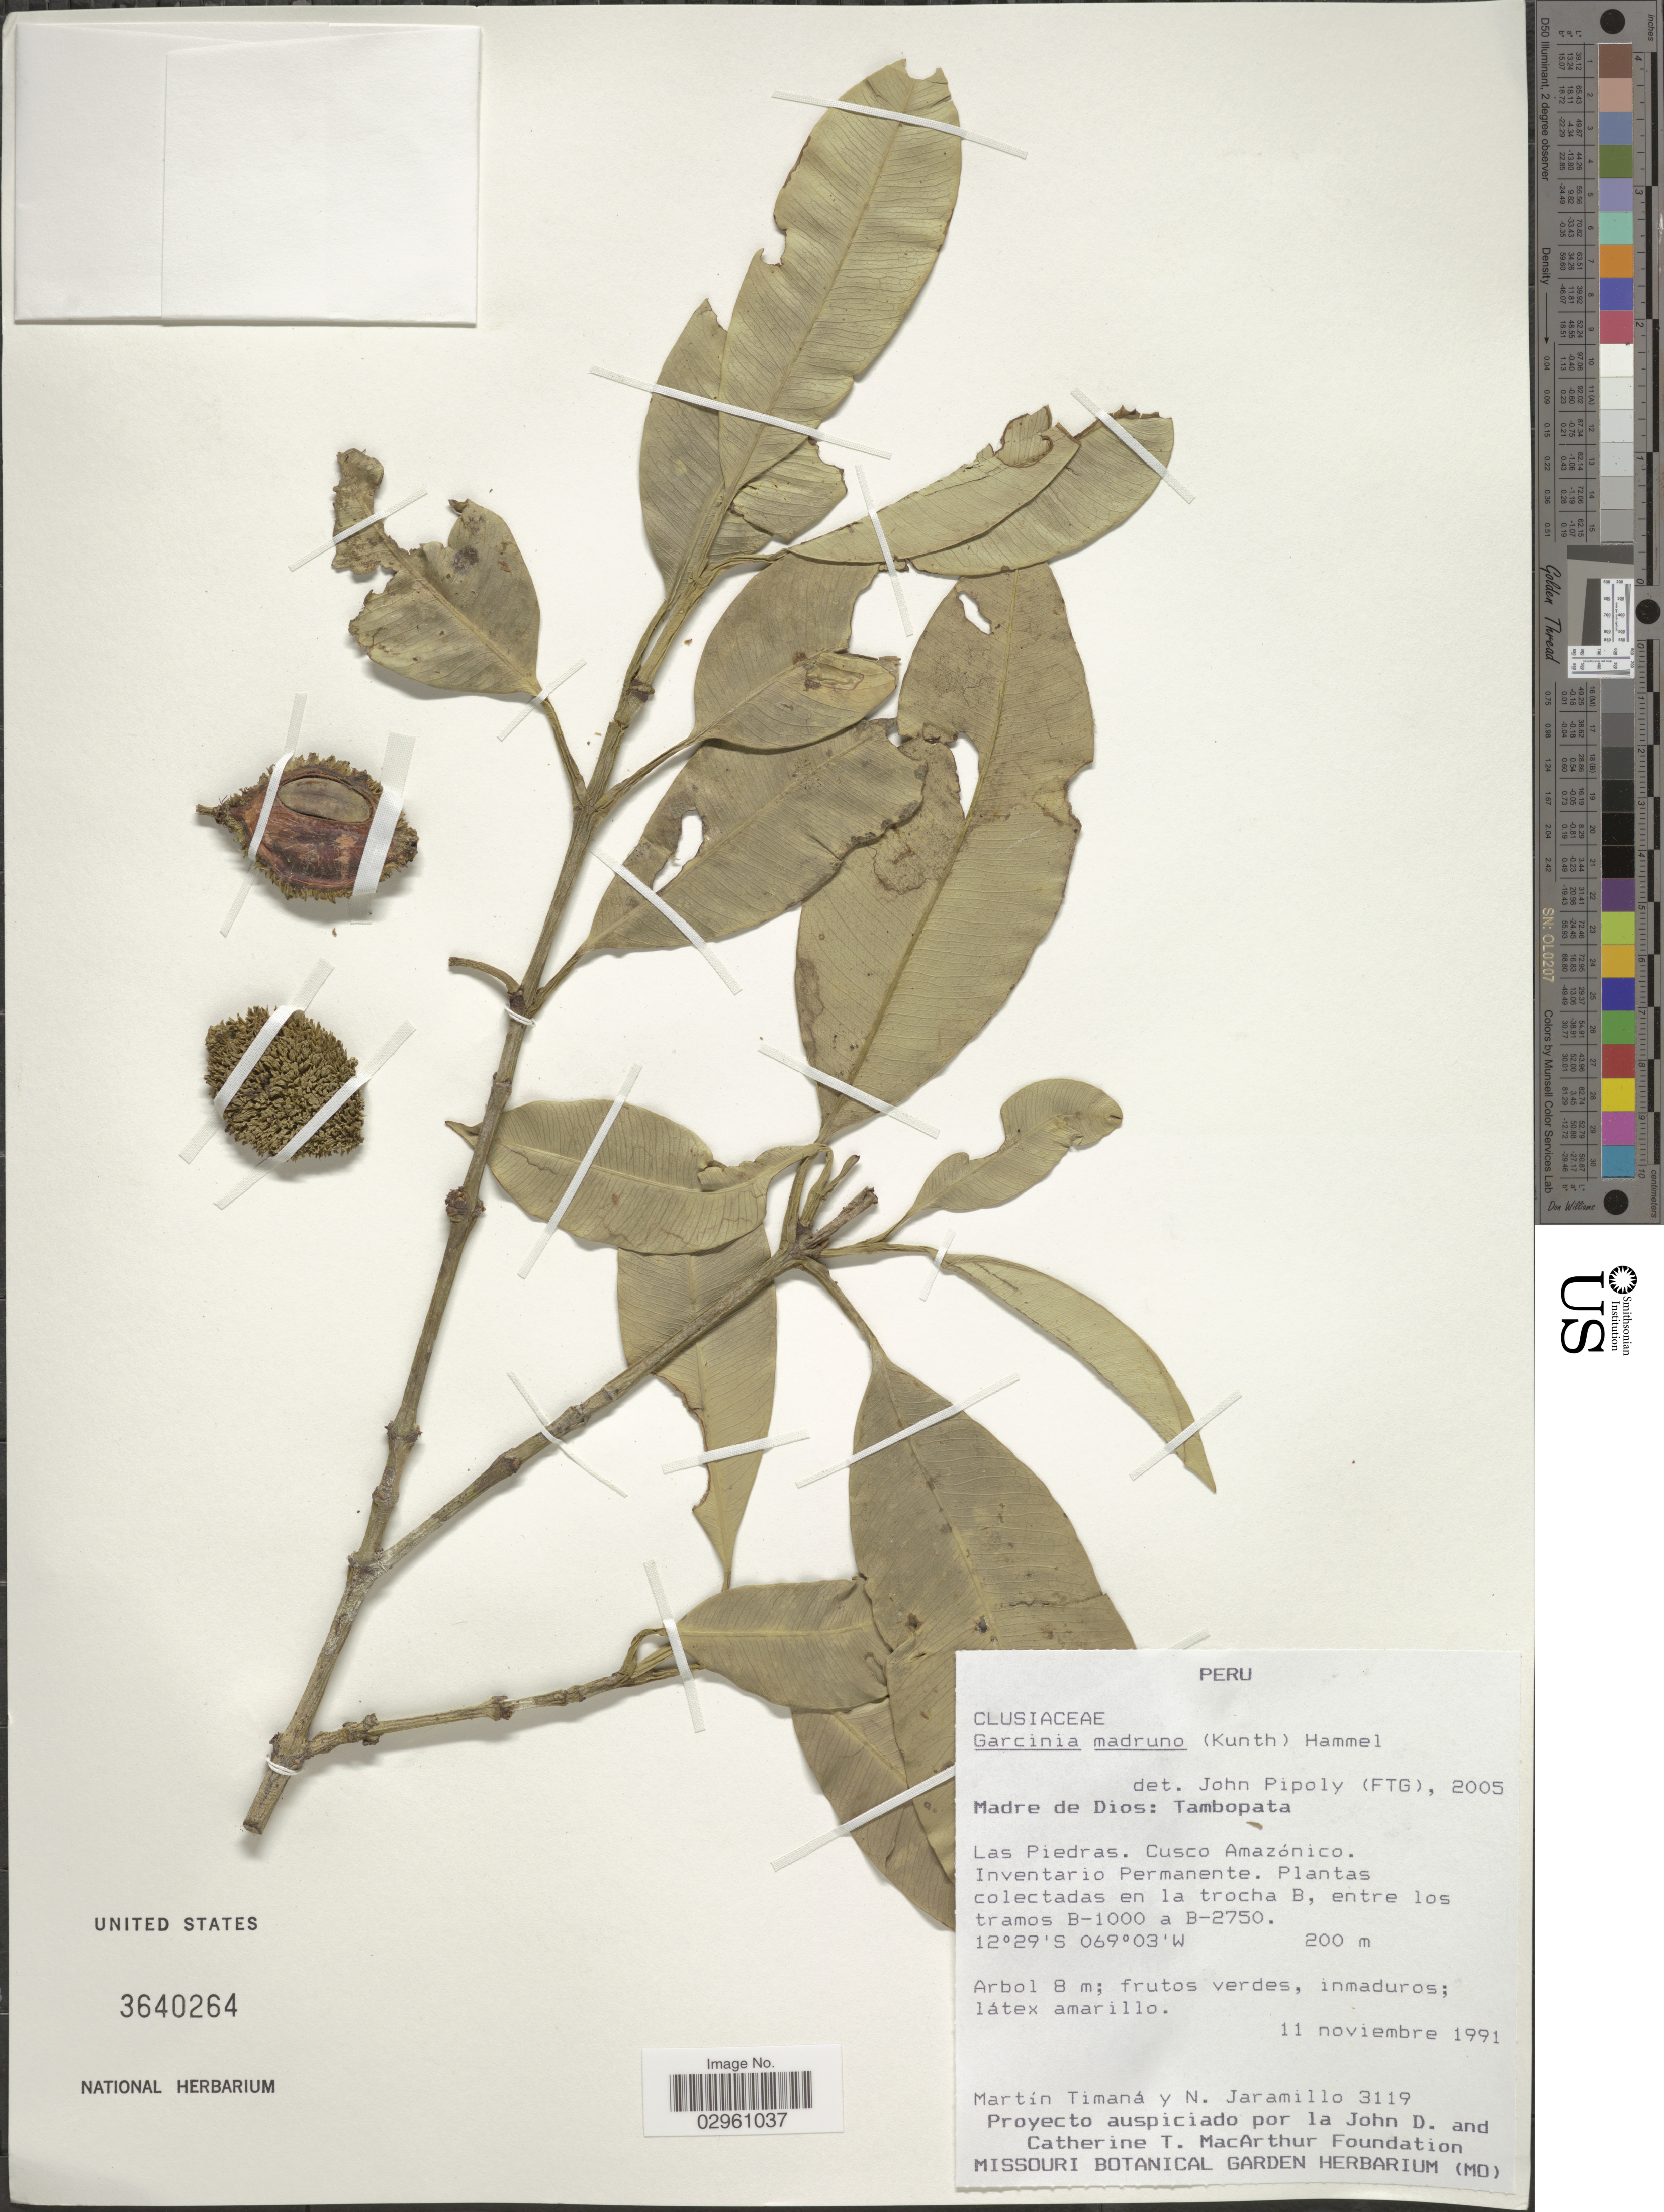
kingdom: Plantae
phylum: Tracheophyta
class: Magnoliopsida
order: Malpighiales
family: Clusiaceae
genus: Garcinia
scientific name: Garcinia madruno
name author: (Kunth) Hammel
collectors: M. E. Timaná & N. Jaramillo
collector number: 3119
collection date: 1991-11-11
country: Peru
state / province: Madre de Dios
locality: Tambopata. Las Piedras. Cusco Amazónico. Inventario Permanente. En la trocha B, entre los tramos B-1000 a B-2750.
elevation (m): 200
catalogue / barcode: US 3640264